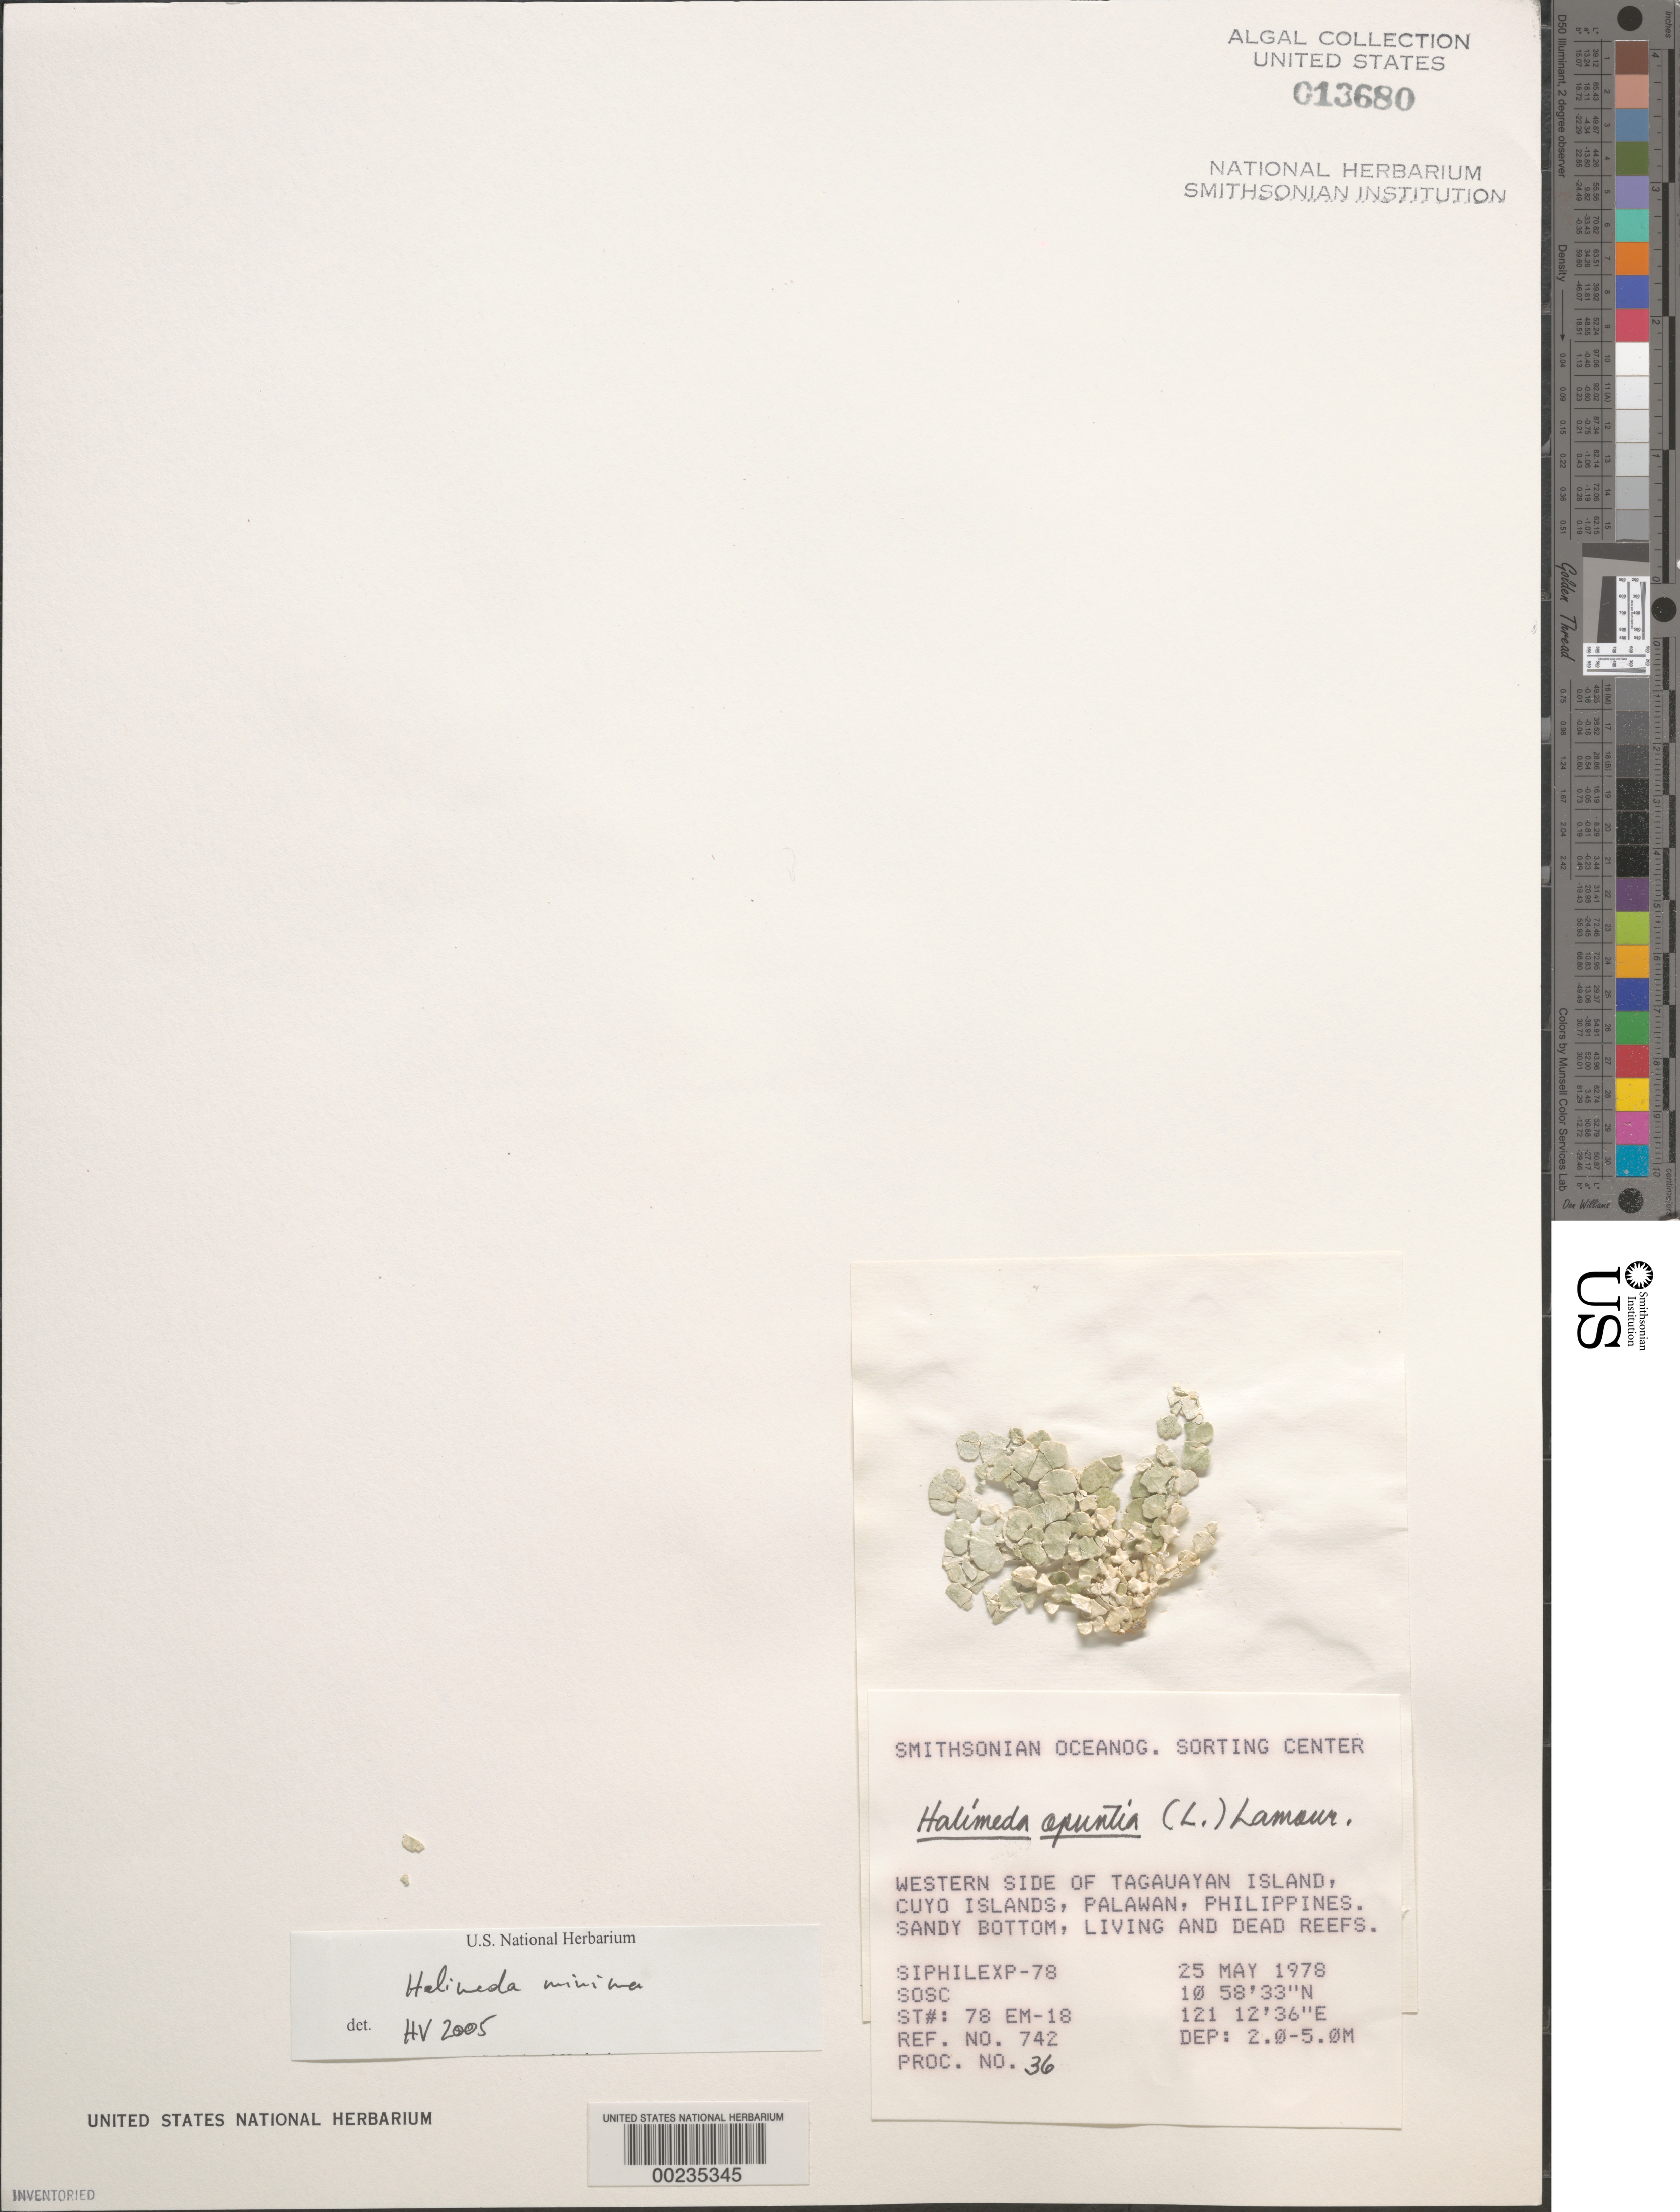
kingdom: Plantae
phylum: Chlorophyta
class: Ulvophyceae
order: Bryopsidales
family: Halimedaceae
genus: Halimeda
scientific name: Halimeda minima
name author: (W.R. Taylor) Hillis-Colinvaux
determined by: Verbruggen, H.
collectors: SOSC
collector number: Station 78 EM-18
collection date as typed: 25 May 1978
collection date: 1978-05-25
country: Philippines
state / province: Mimaropa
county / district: Palawan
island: Tagauayan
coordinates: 10 58' 33" N, 121 12' 36" E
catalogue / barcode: US 13680